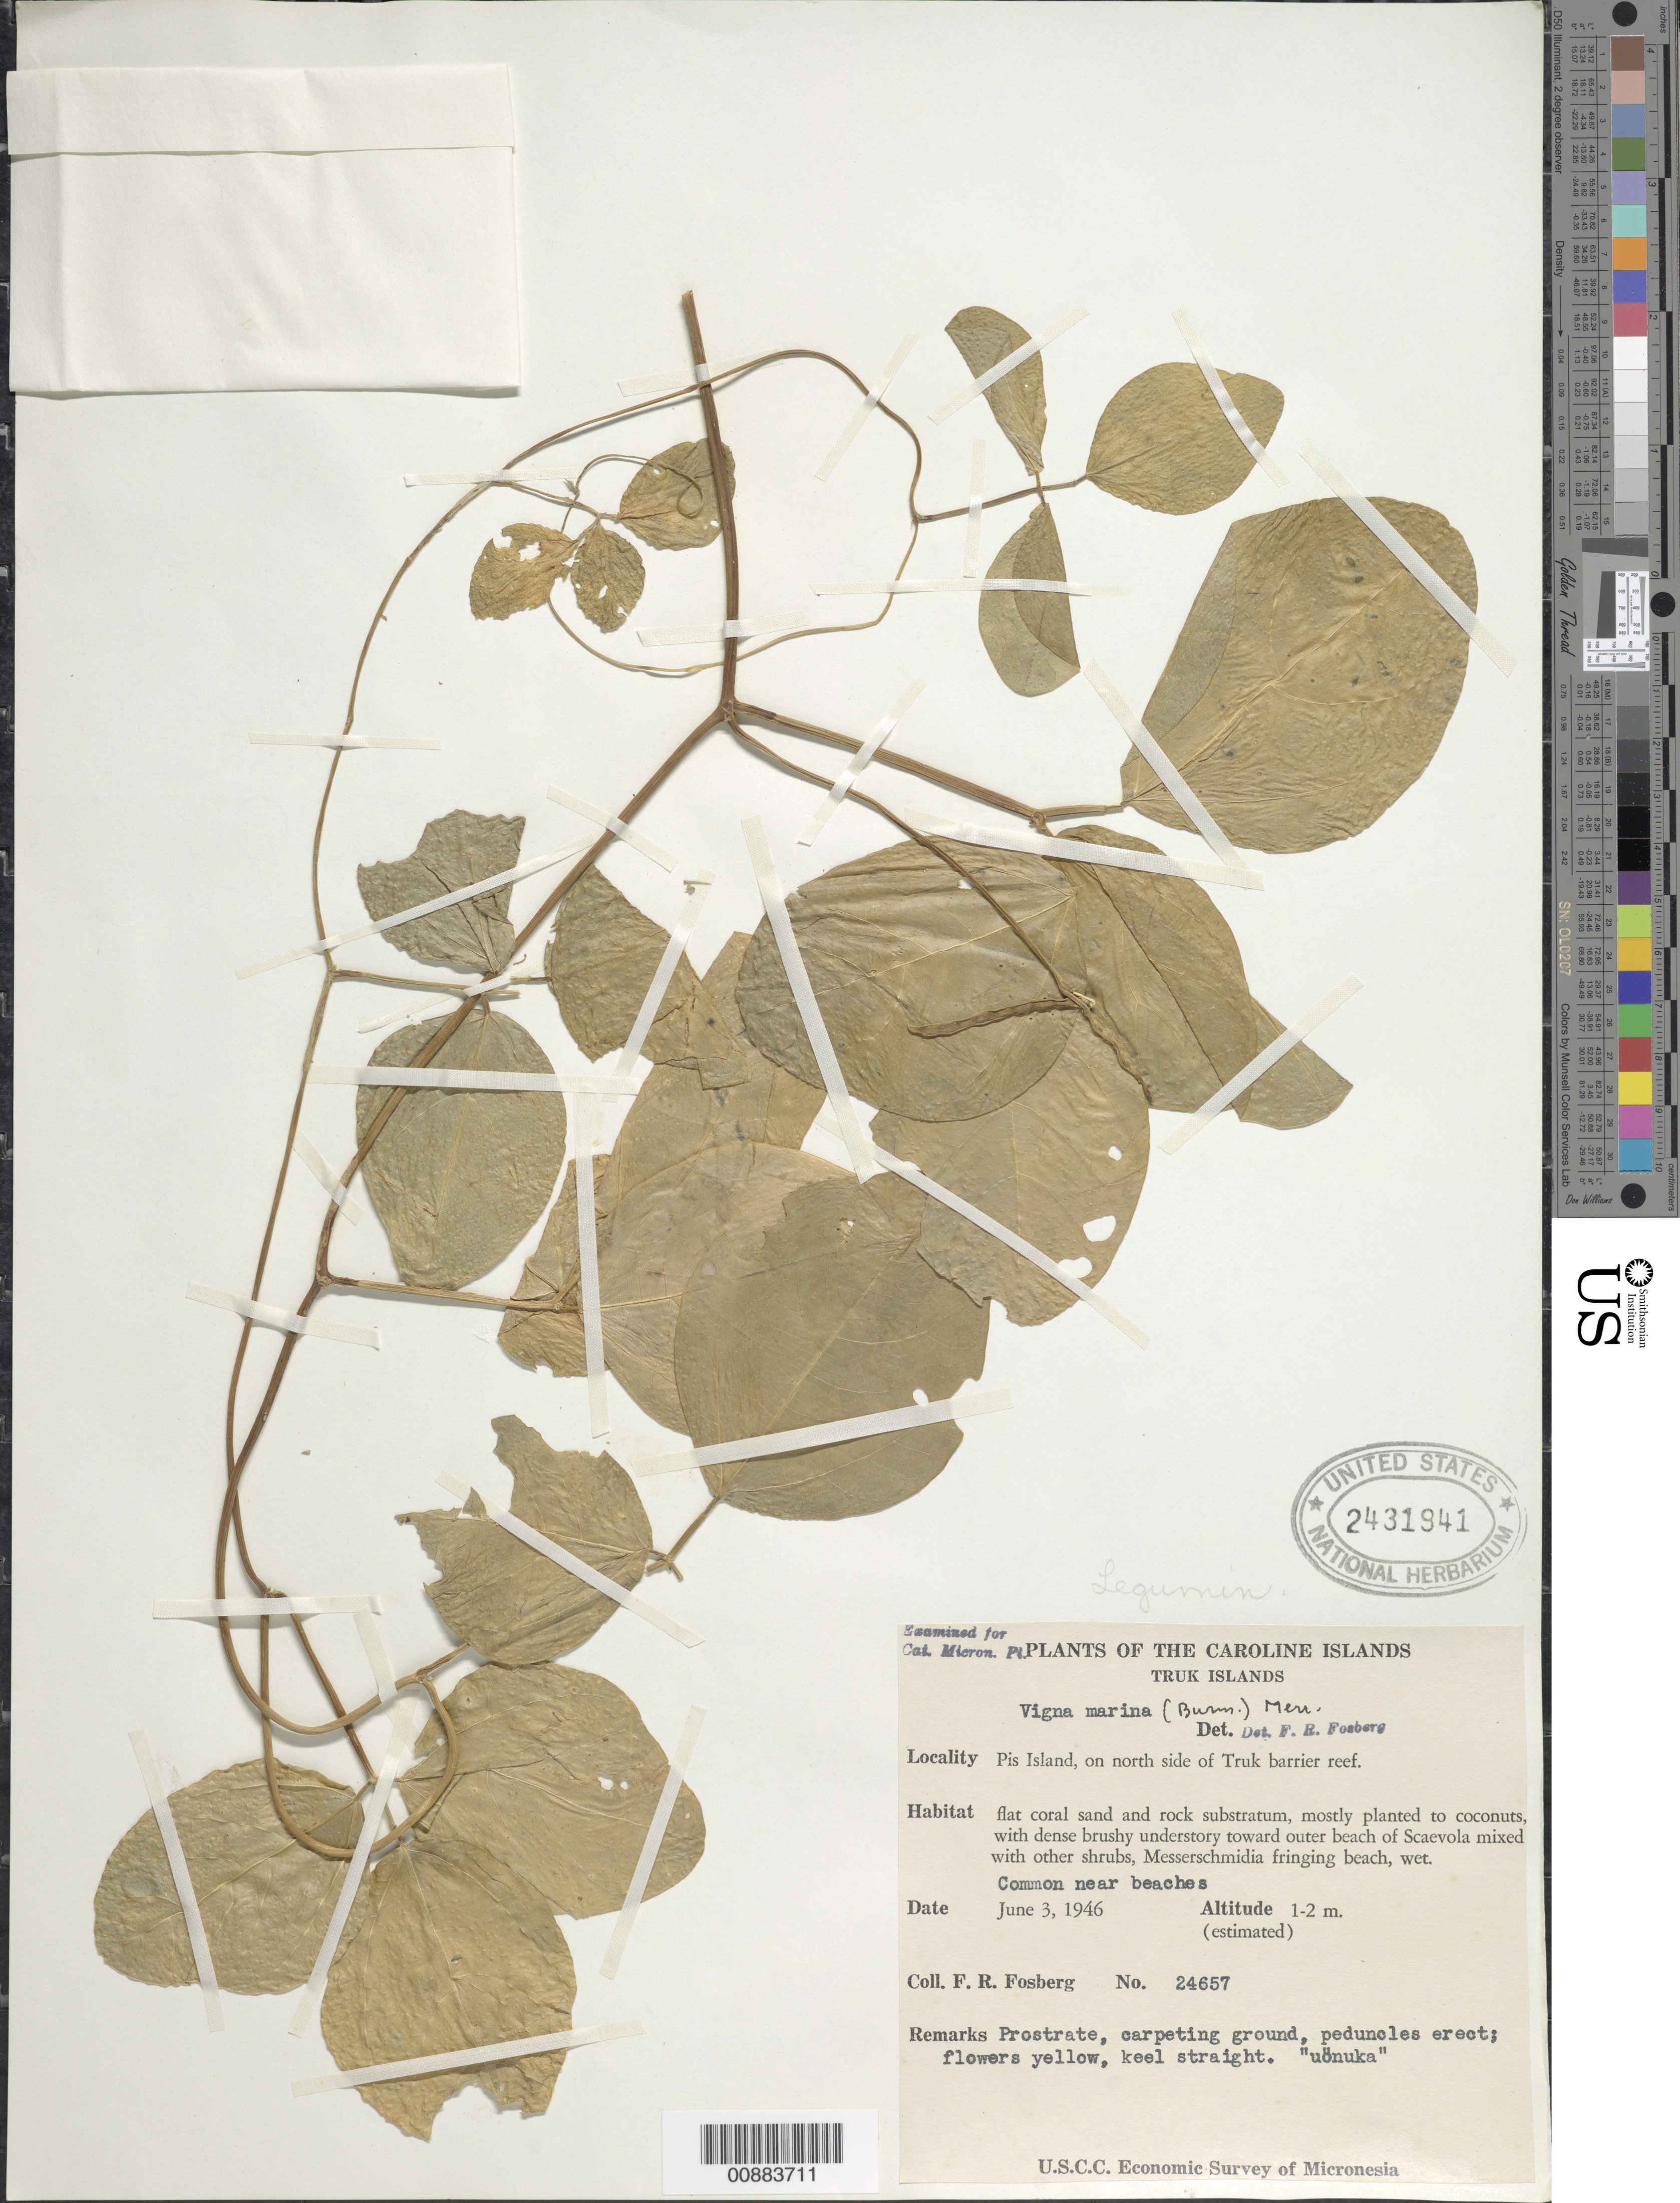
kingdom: Plantae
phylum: Tracheophyta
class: Magnoliopsida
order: Fabales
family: Fabaceae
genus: Vigna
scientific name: Vigna marina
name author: (Burm.) Merr.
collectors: F. R. Fosberg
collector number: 24657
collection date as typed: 03 Jun 1946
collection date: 1946-06-03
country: Micronesia, Federated States of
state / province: Truk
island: Losap Atoll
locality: Pis Islet, on north side of Truk barrier reef.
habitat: Flat coral sand and rock substratum, mostly planted to coconuts, with dense brushy understory toward outer beach of Scaevola mixed with other shrubs, Messerschmidia fringing beach, wet. Common near beaches.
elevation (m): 1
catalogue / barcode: US 2431941